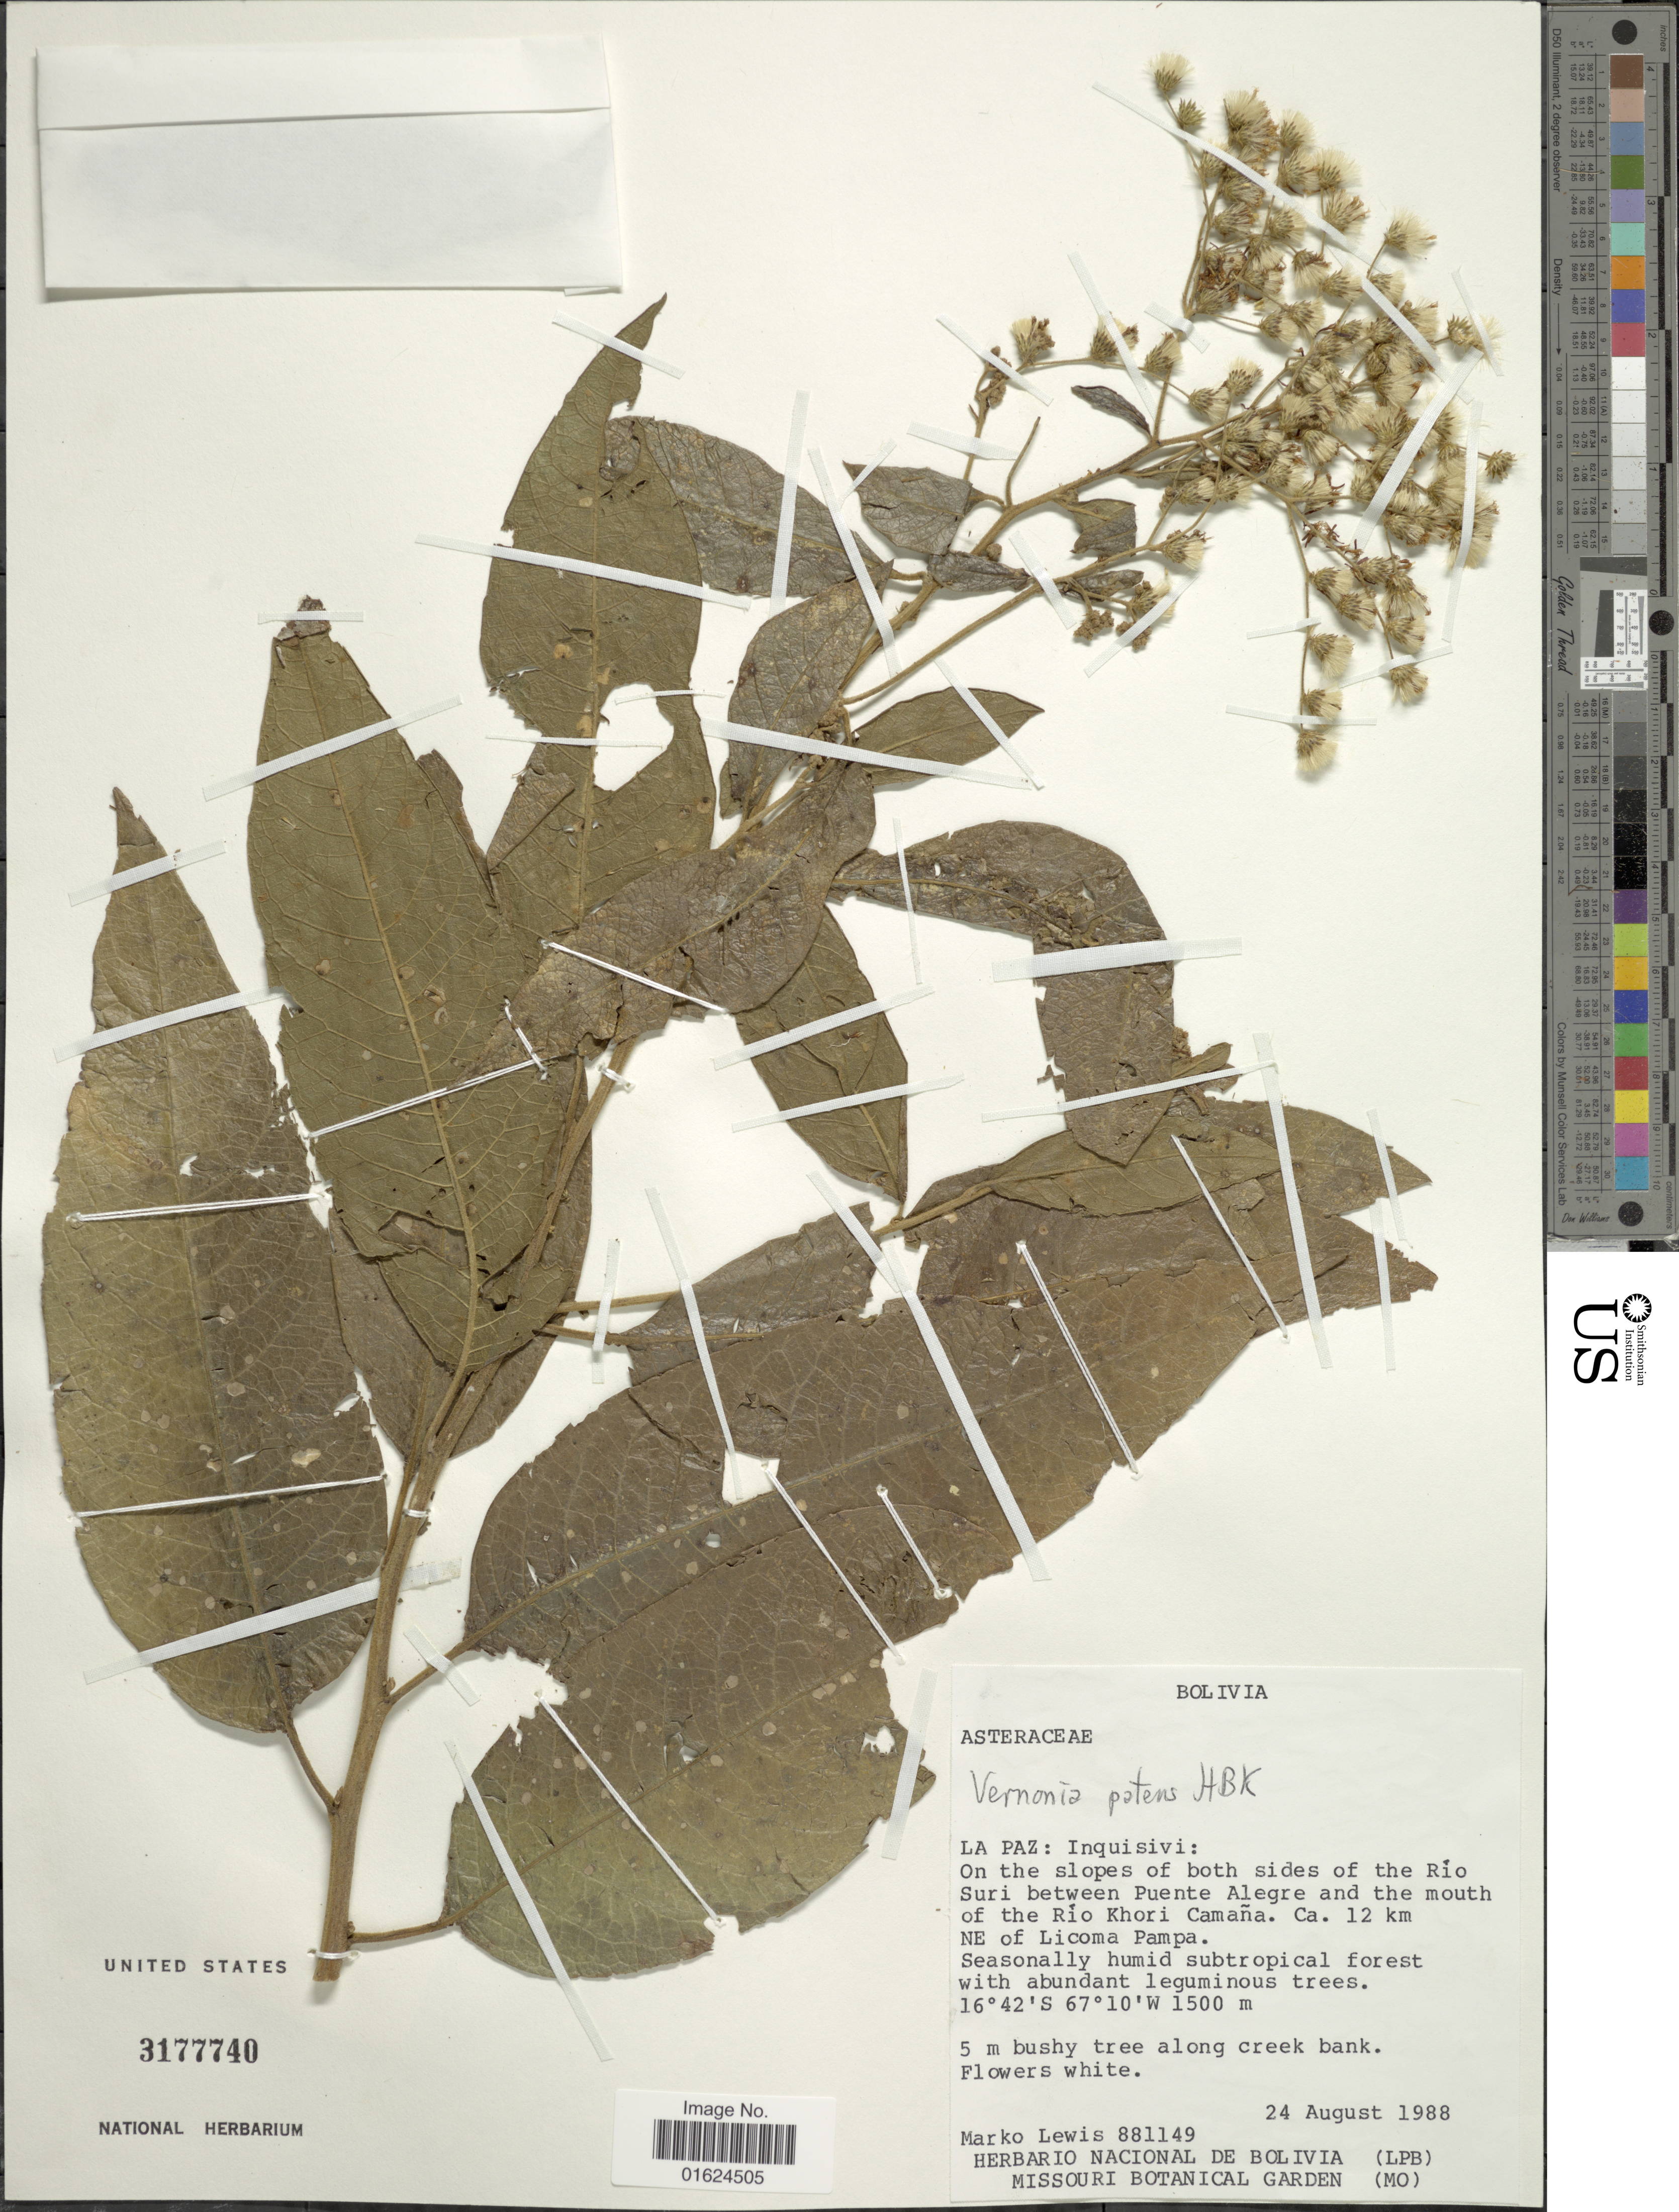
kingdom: Plantae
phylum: Tracheophyta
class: Magnoliopsida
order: Asterales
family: Asteraceae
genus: Vernonanthura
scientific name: Vernonanthura patens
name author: (Kunth) H. Rob.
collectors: M. A. Lewis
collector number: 881149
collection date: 1988-08-24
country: Bolivia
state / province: La Paz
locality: Inquisivi: On the slopes of both sides of the Río Suri between Puente Alegre and the mouth of the Río Khori Camaña. Ca. 12 km NE of Licoma Pampa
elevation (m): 1500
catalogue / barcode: US 3177740